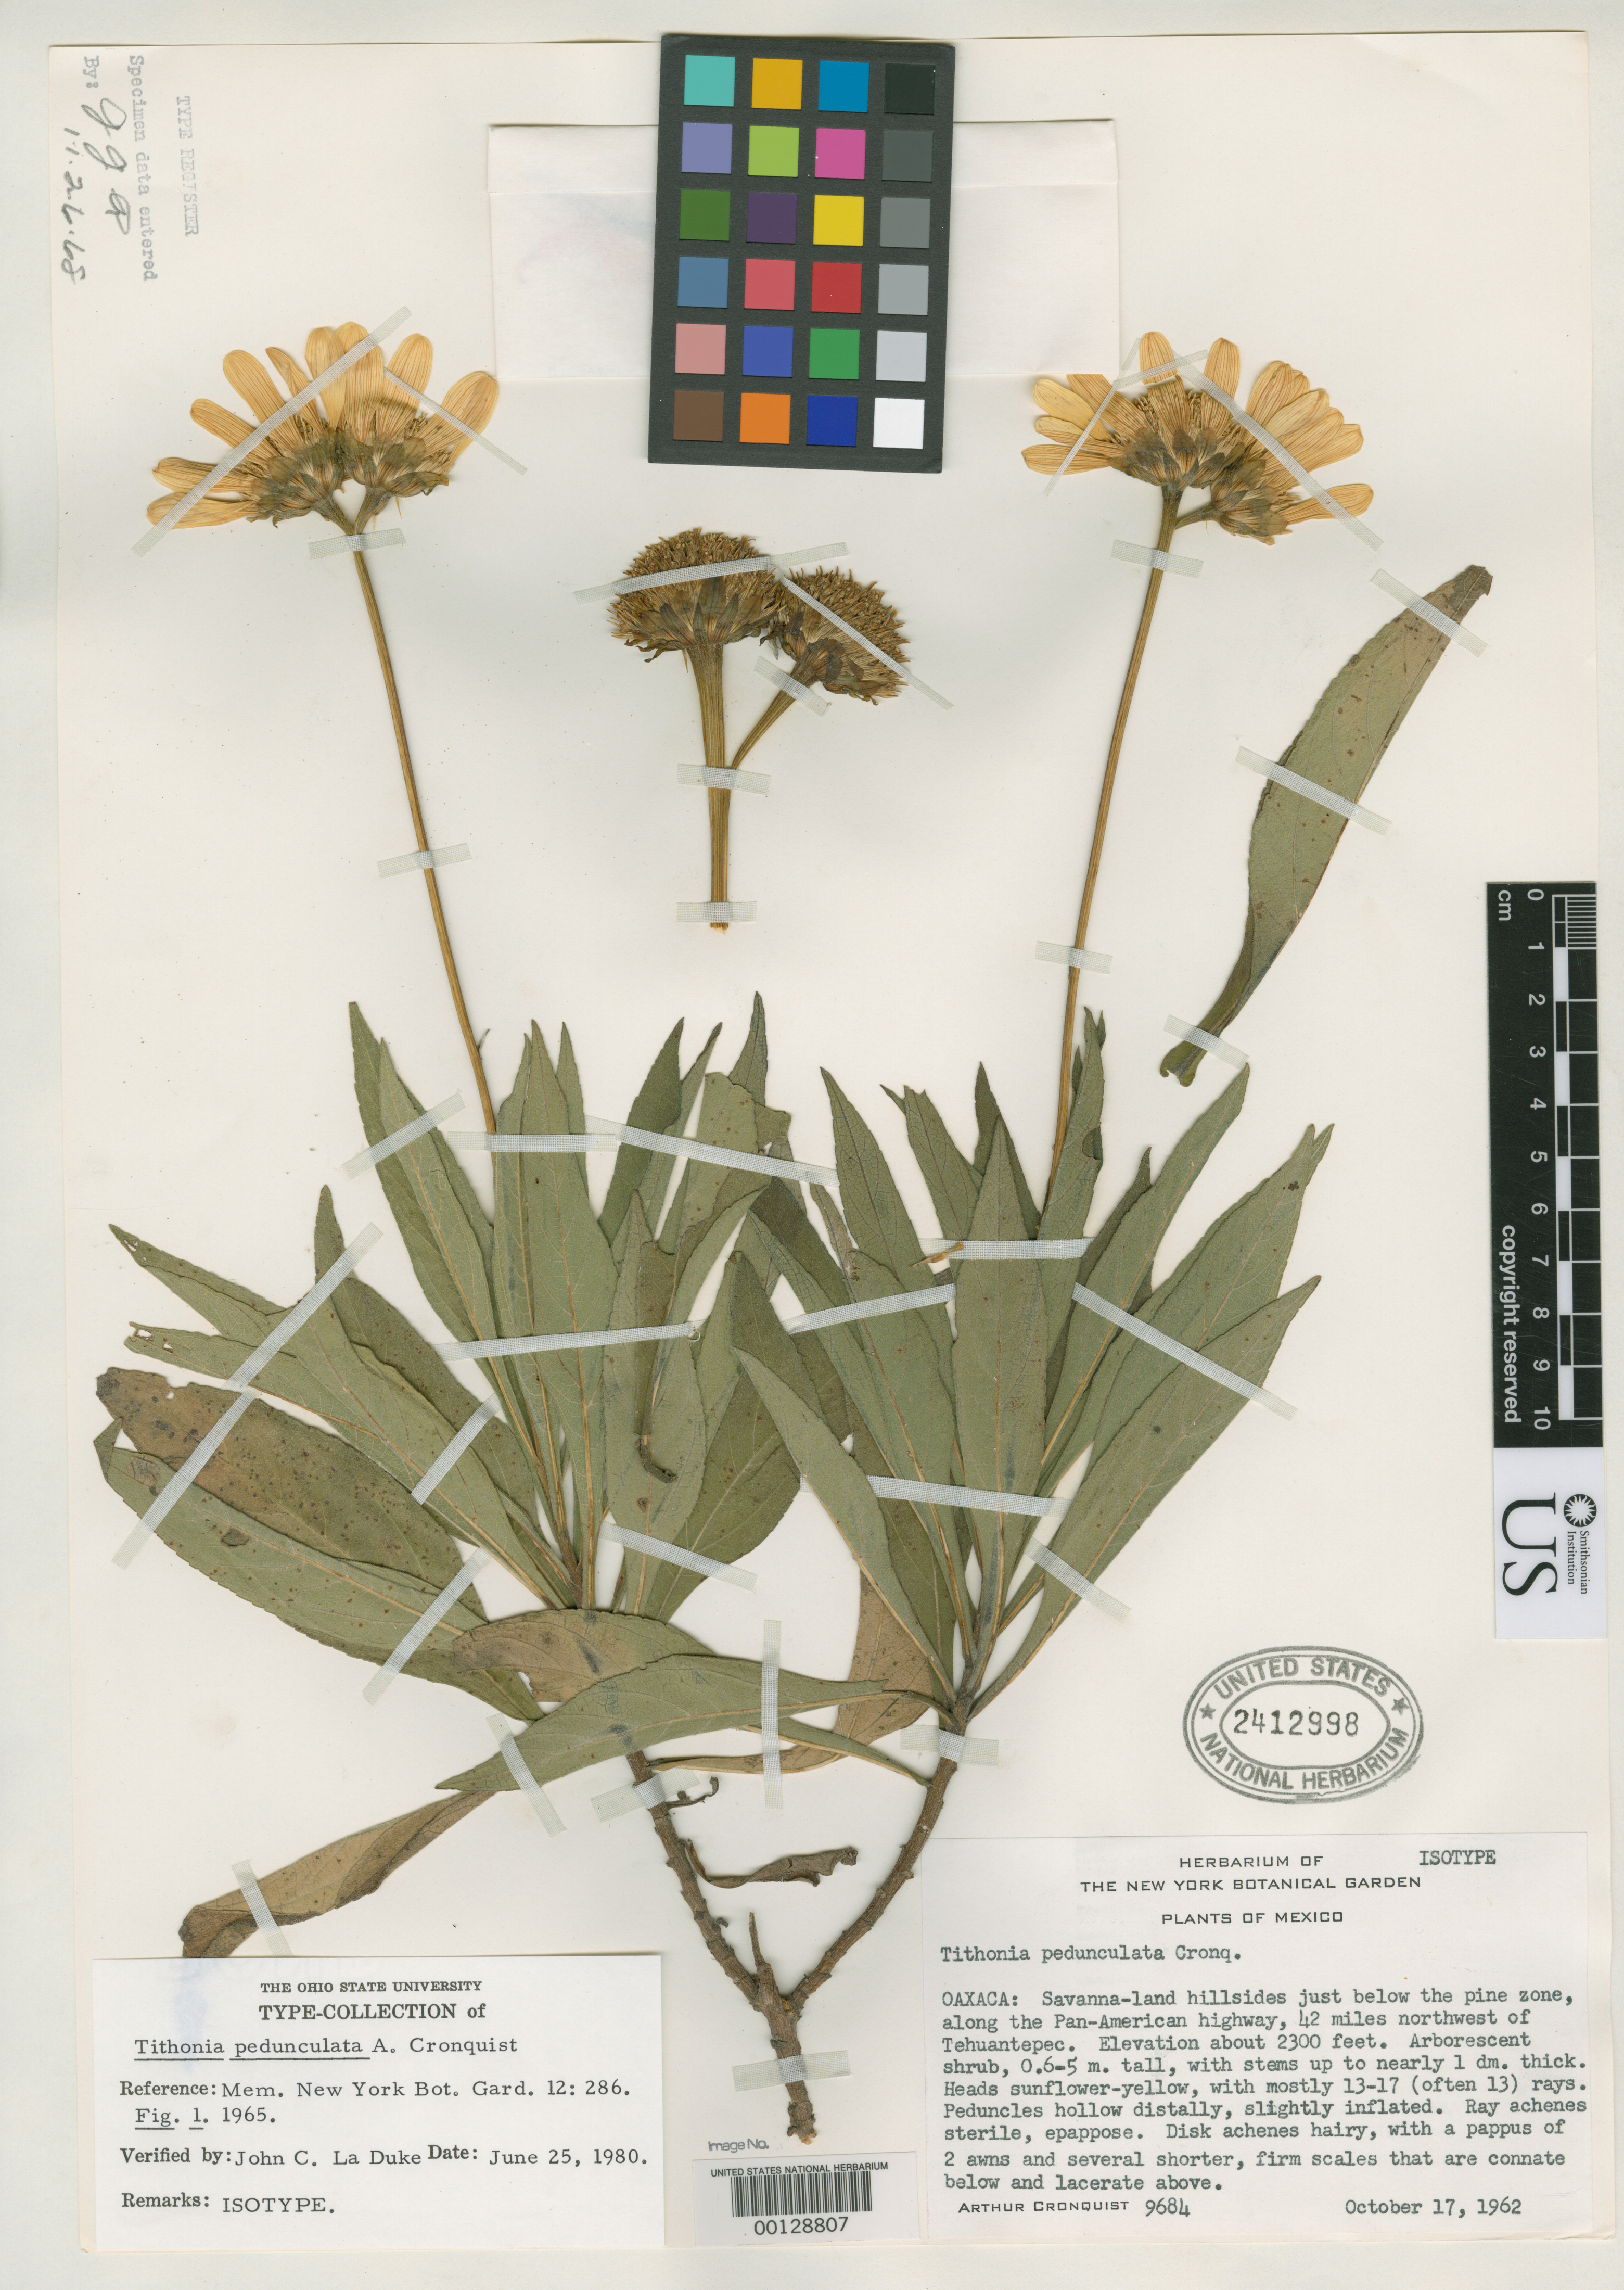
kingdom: Plantae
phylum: Tracheophyta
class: Magnoliopsida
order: Asterales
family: Asteraceae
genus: Tithonia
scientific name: Tithonia pedunculata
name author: Cronq.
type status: Isotype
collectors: A. J. Cronquist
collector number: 9684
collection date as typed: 17 Oct 1962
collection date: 1962-10-17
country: Mexico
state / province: Oaxaca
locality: Tehuantepec.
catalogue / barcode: US 2412998